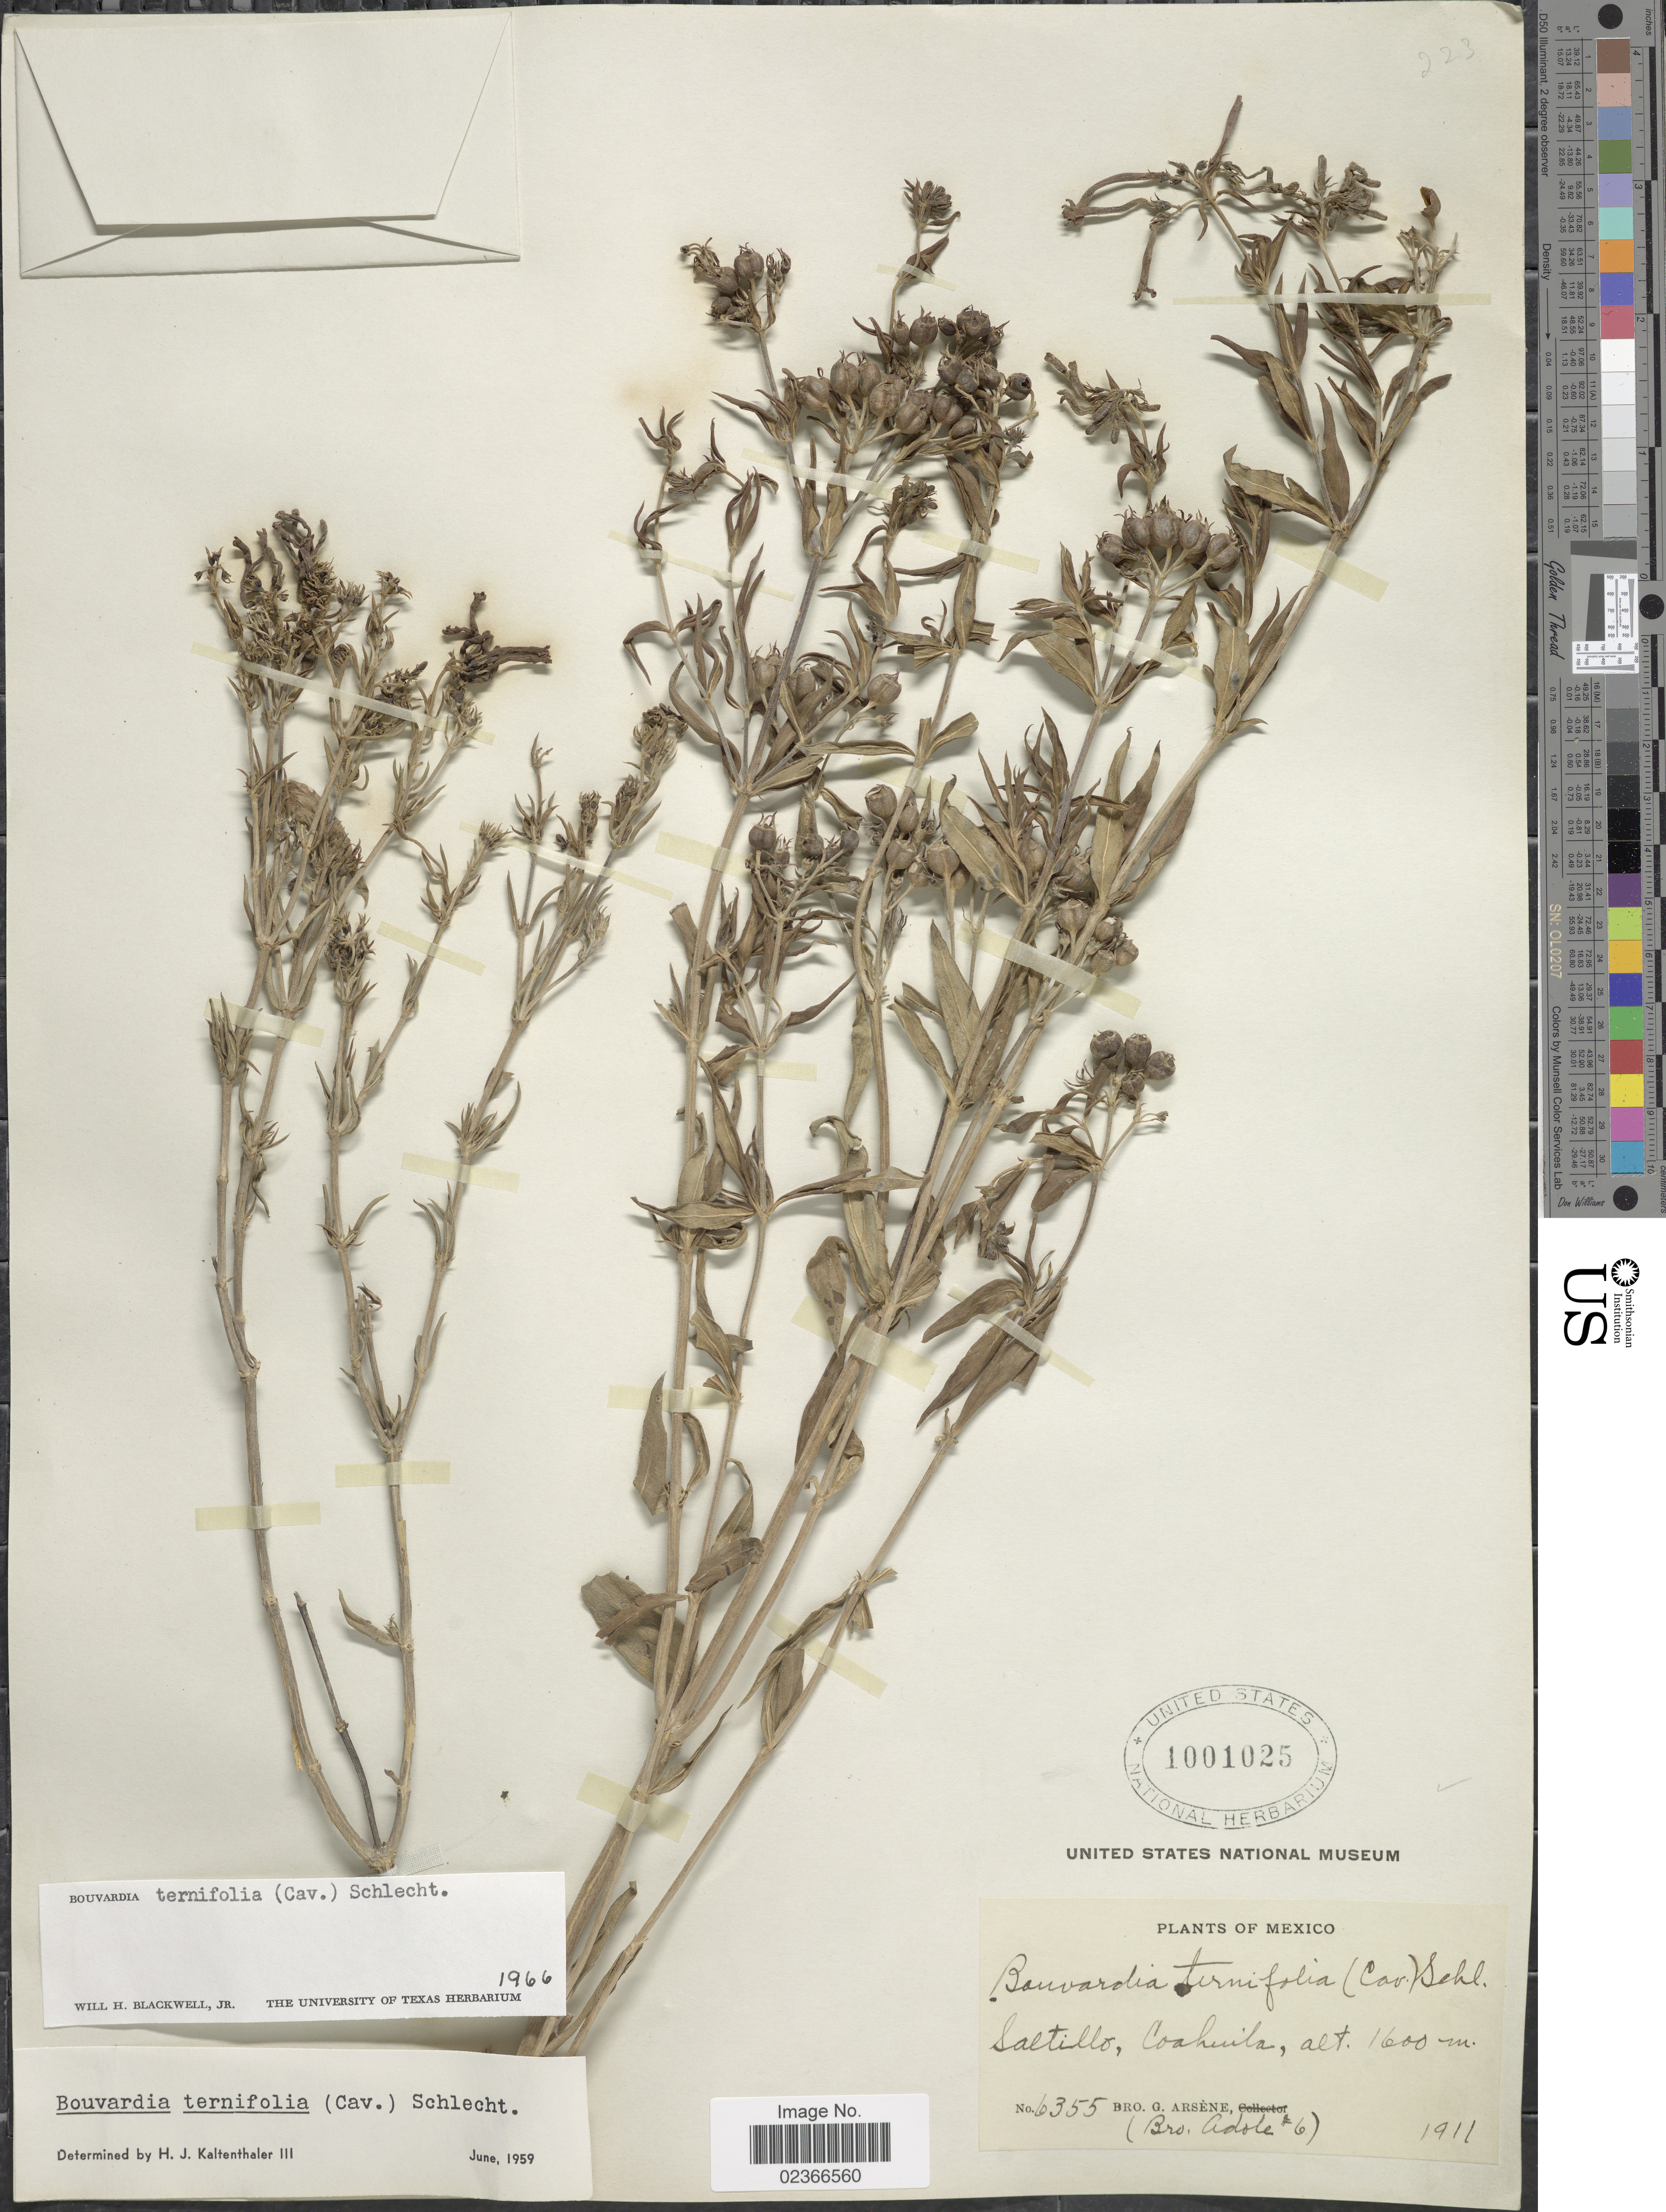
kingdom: Plantae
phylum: Tracheophyta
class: Magnoliopsida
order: Gentianales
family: Rubiaceae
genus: Bouvardia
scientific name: Bouvardia ternifolia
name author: (Cav.) Schltdl.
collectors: Bro. G. Arsène & Bro. Adole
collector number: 6355/6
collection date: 1911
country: Mexico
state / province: Coahuila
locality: Saltillo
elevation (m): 1600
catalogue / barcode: US 1001025